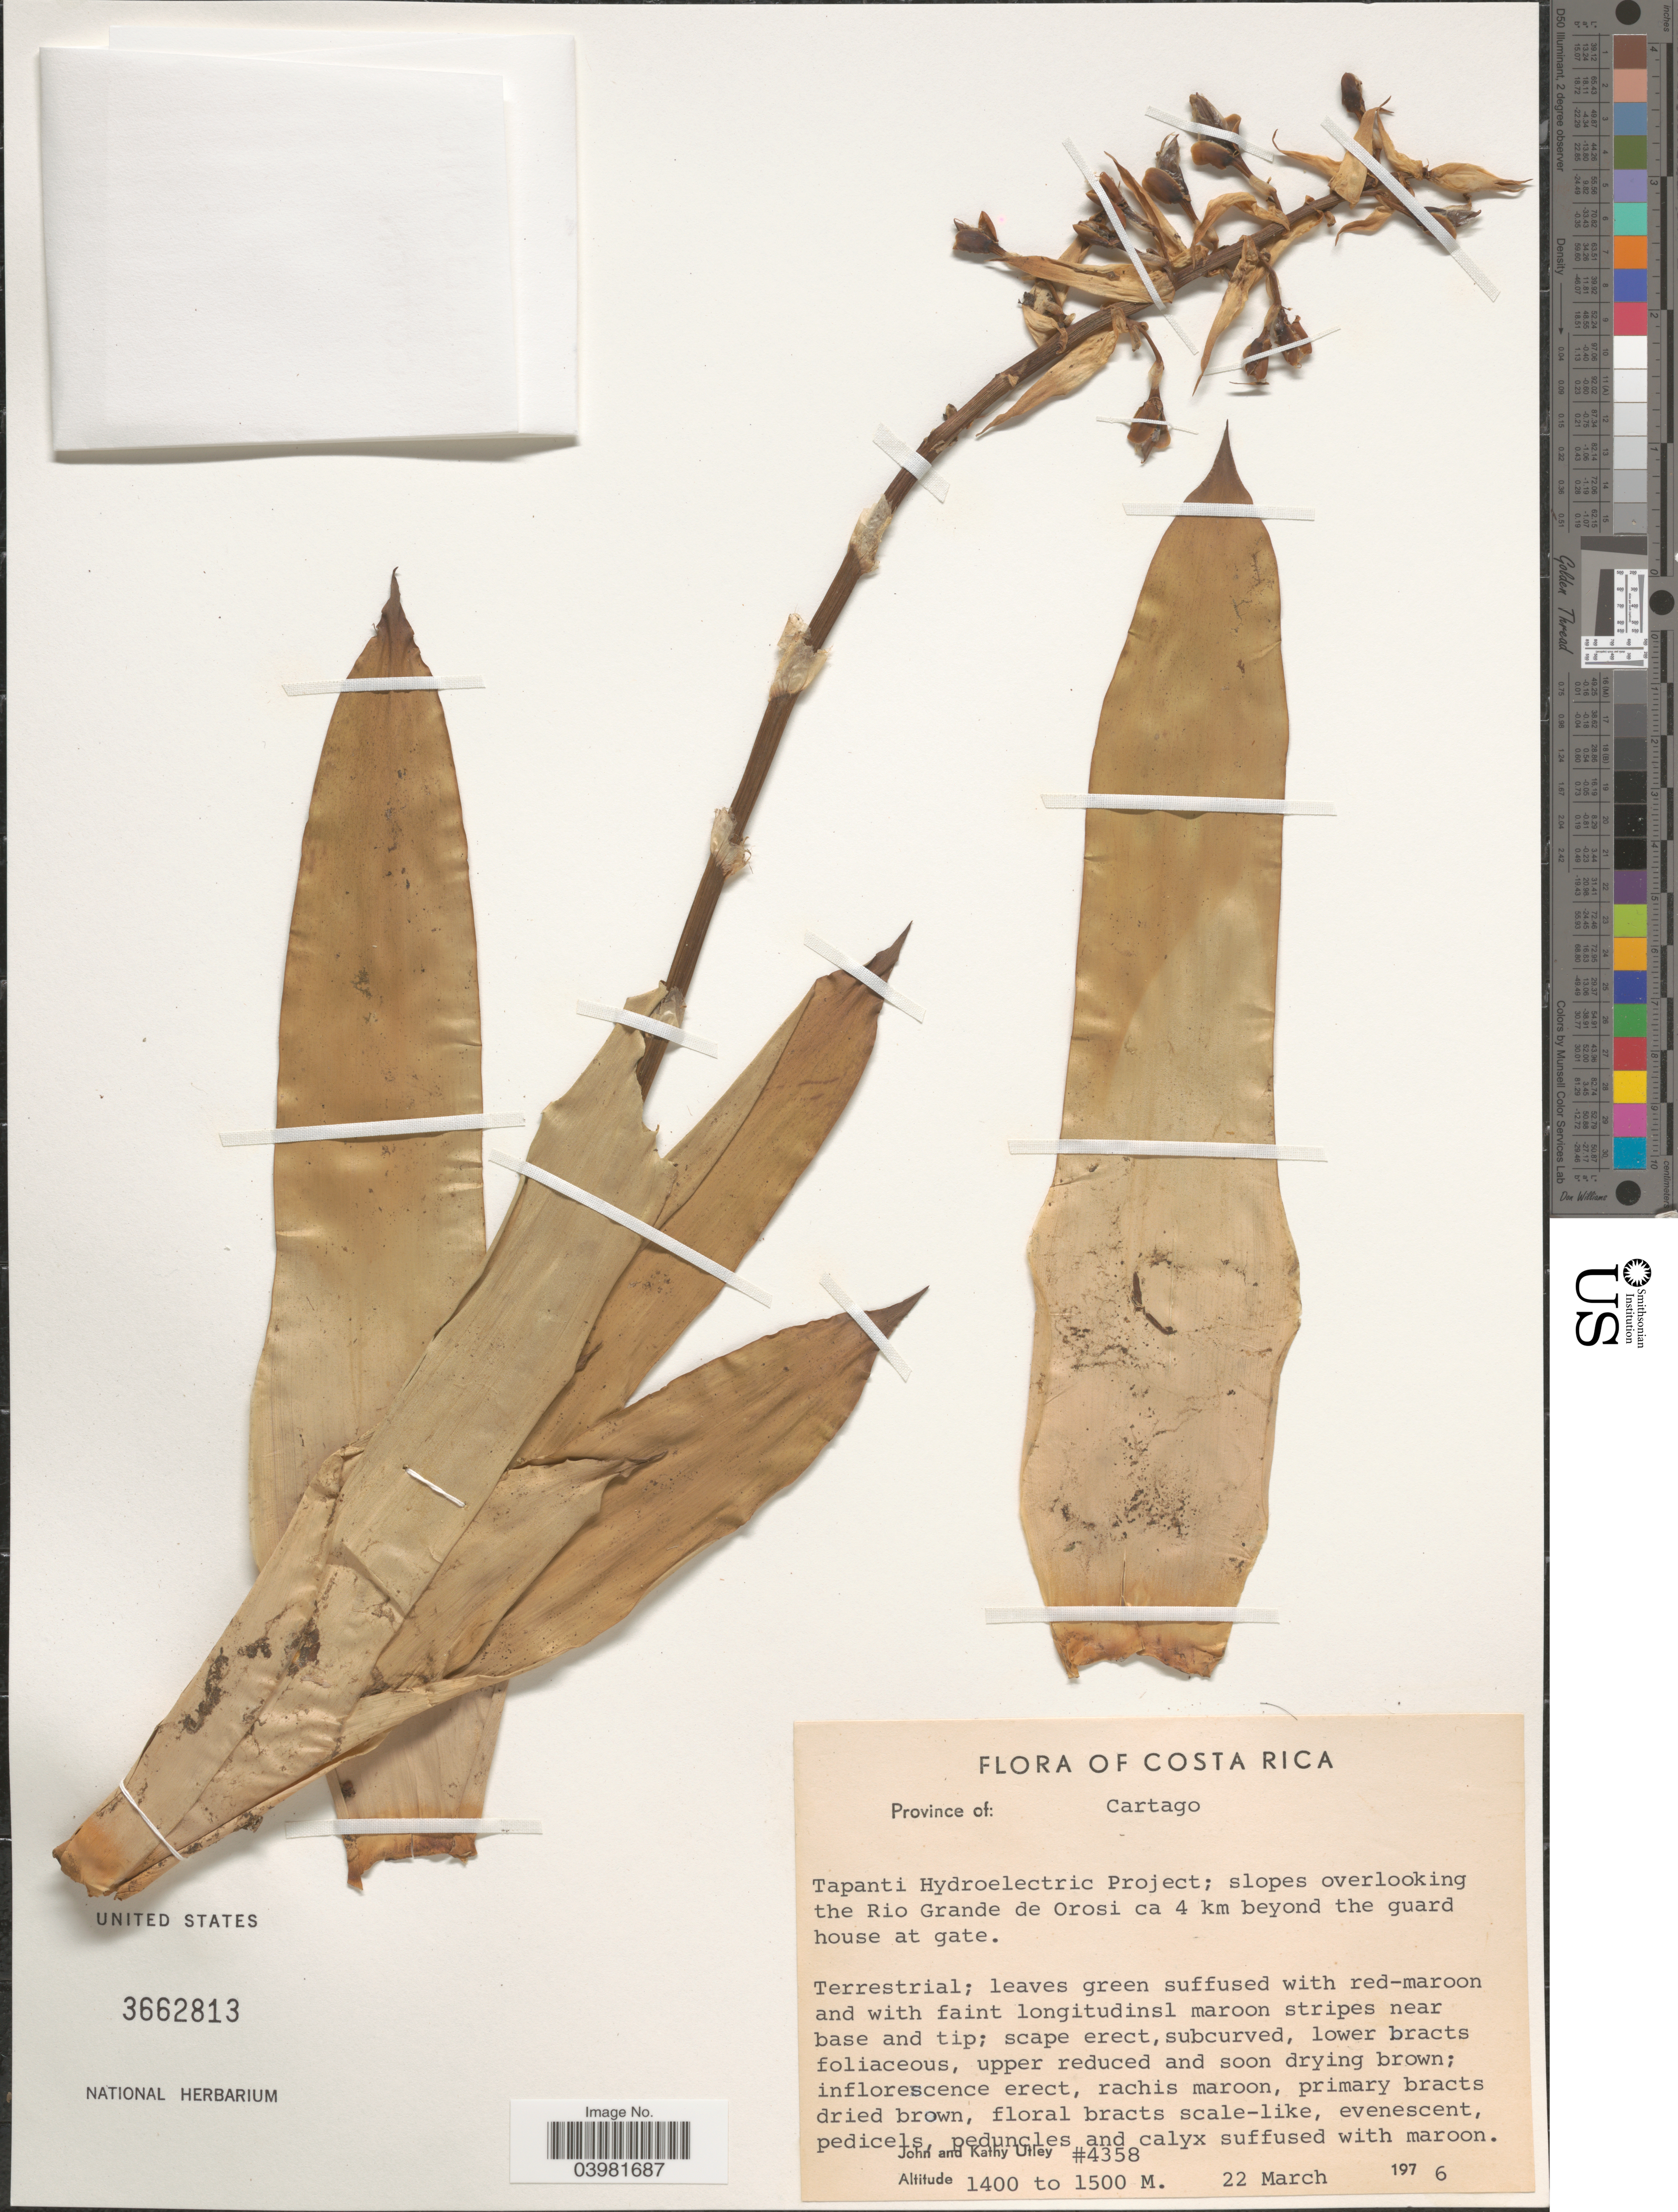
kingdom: Plantae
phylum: Tracheophyta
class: Liliopsida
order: Poales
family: Bromeliaceae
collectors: J. F. Utley & K. Burt-Utley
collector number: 4358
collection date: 1976-03-22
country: Costa Rica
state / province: Cartago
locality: Tapanti Hydroelectric Project; slopes overlooking the Rio Grande de Orosi ca 4 km beyond the guard house at gate.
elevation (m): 1400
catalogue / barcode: US 3662813